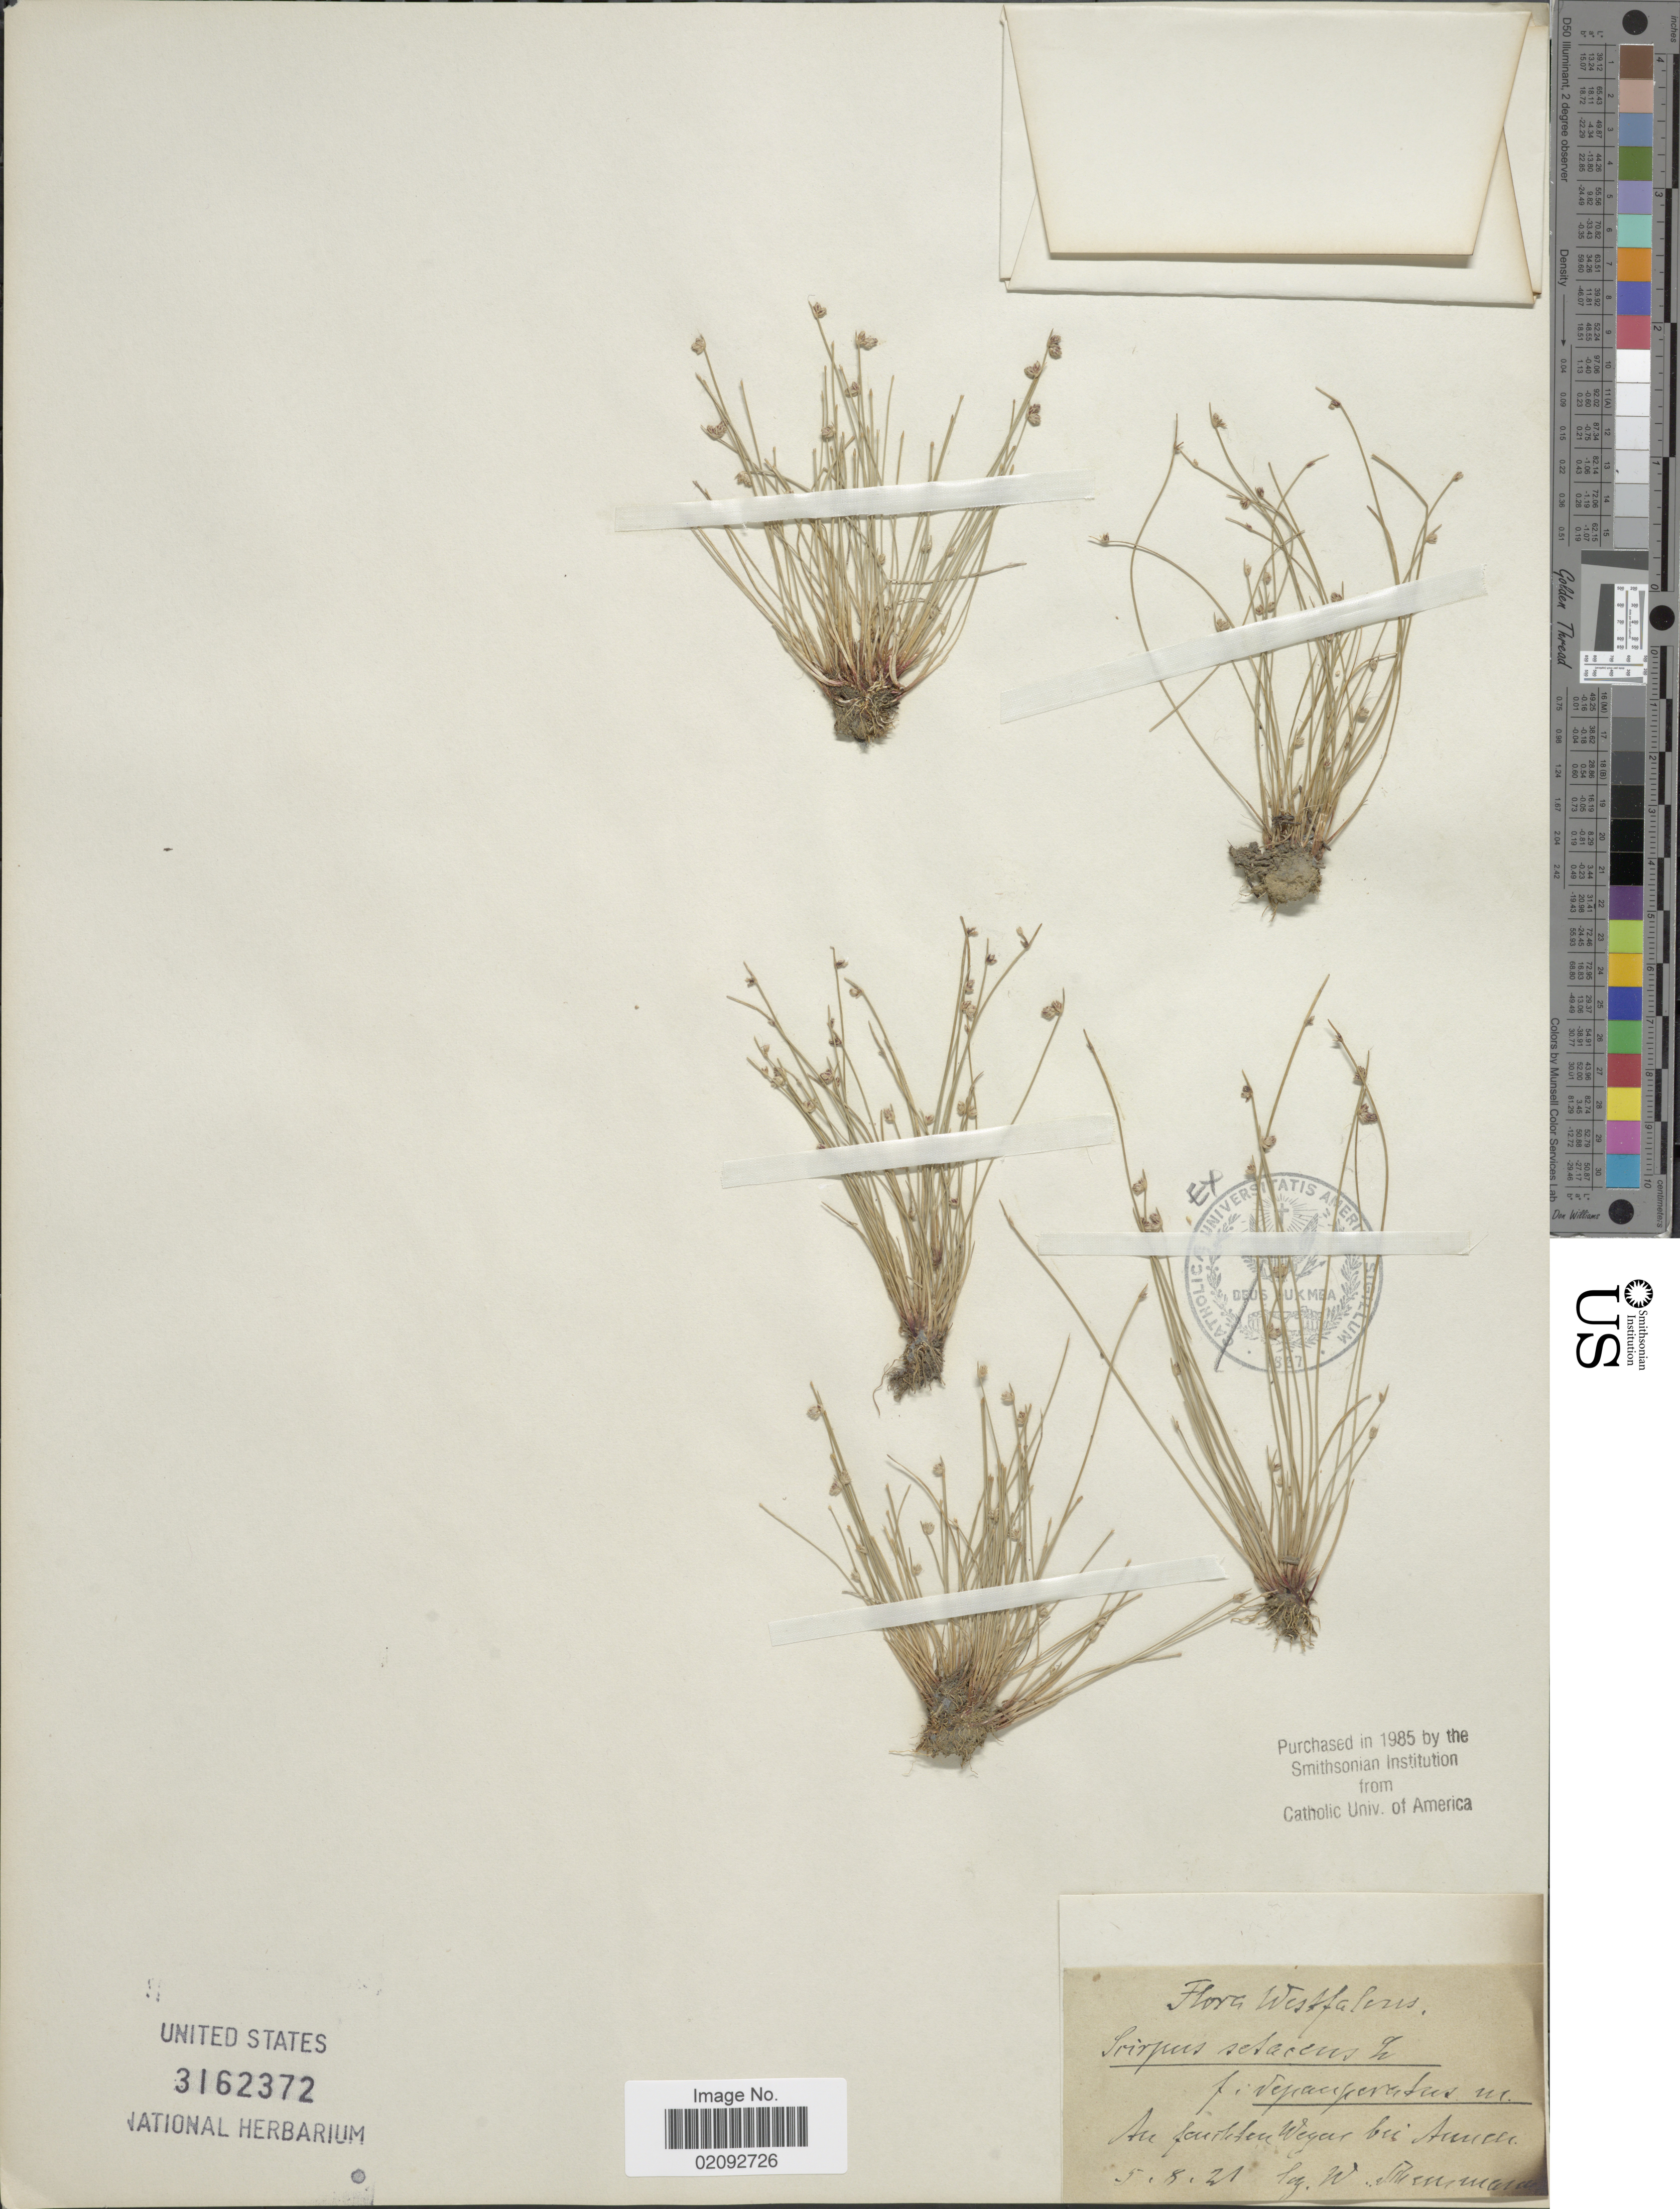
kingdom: Plantae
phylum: Tracheophyta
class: Liliopsida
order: Poales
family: Cyperaceae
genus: Isolepis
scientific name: Isolepis setacea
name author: (L.) R. Br.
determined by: Strong, Mark T., (BOT), Smithsonian Institution - National Museum of Natural History (UNITED STATES)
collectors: W. Schemmann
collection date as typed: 5. 8. 21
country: Germany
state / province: Nordrhein-Westfalen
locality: Flora Westfalens. Wegen bei Annen.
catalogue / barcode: US 3162372